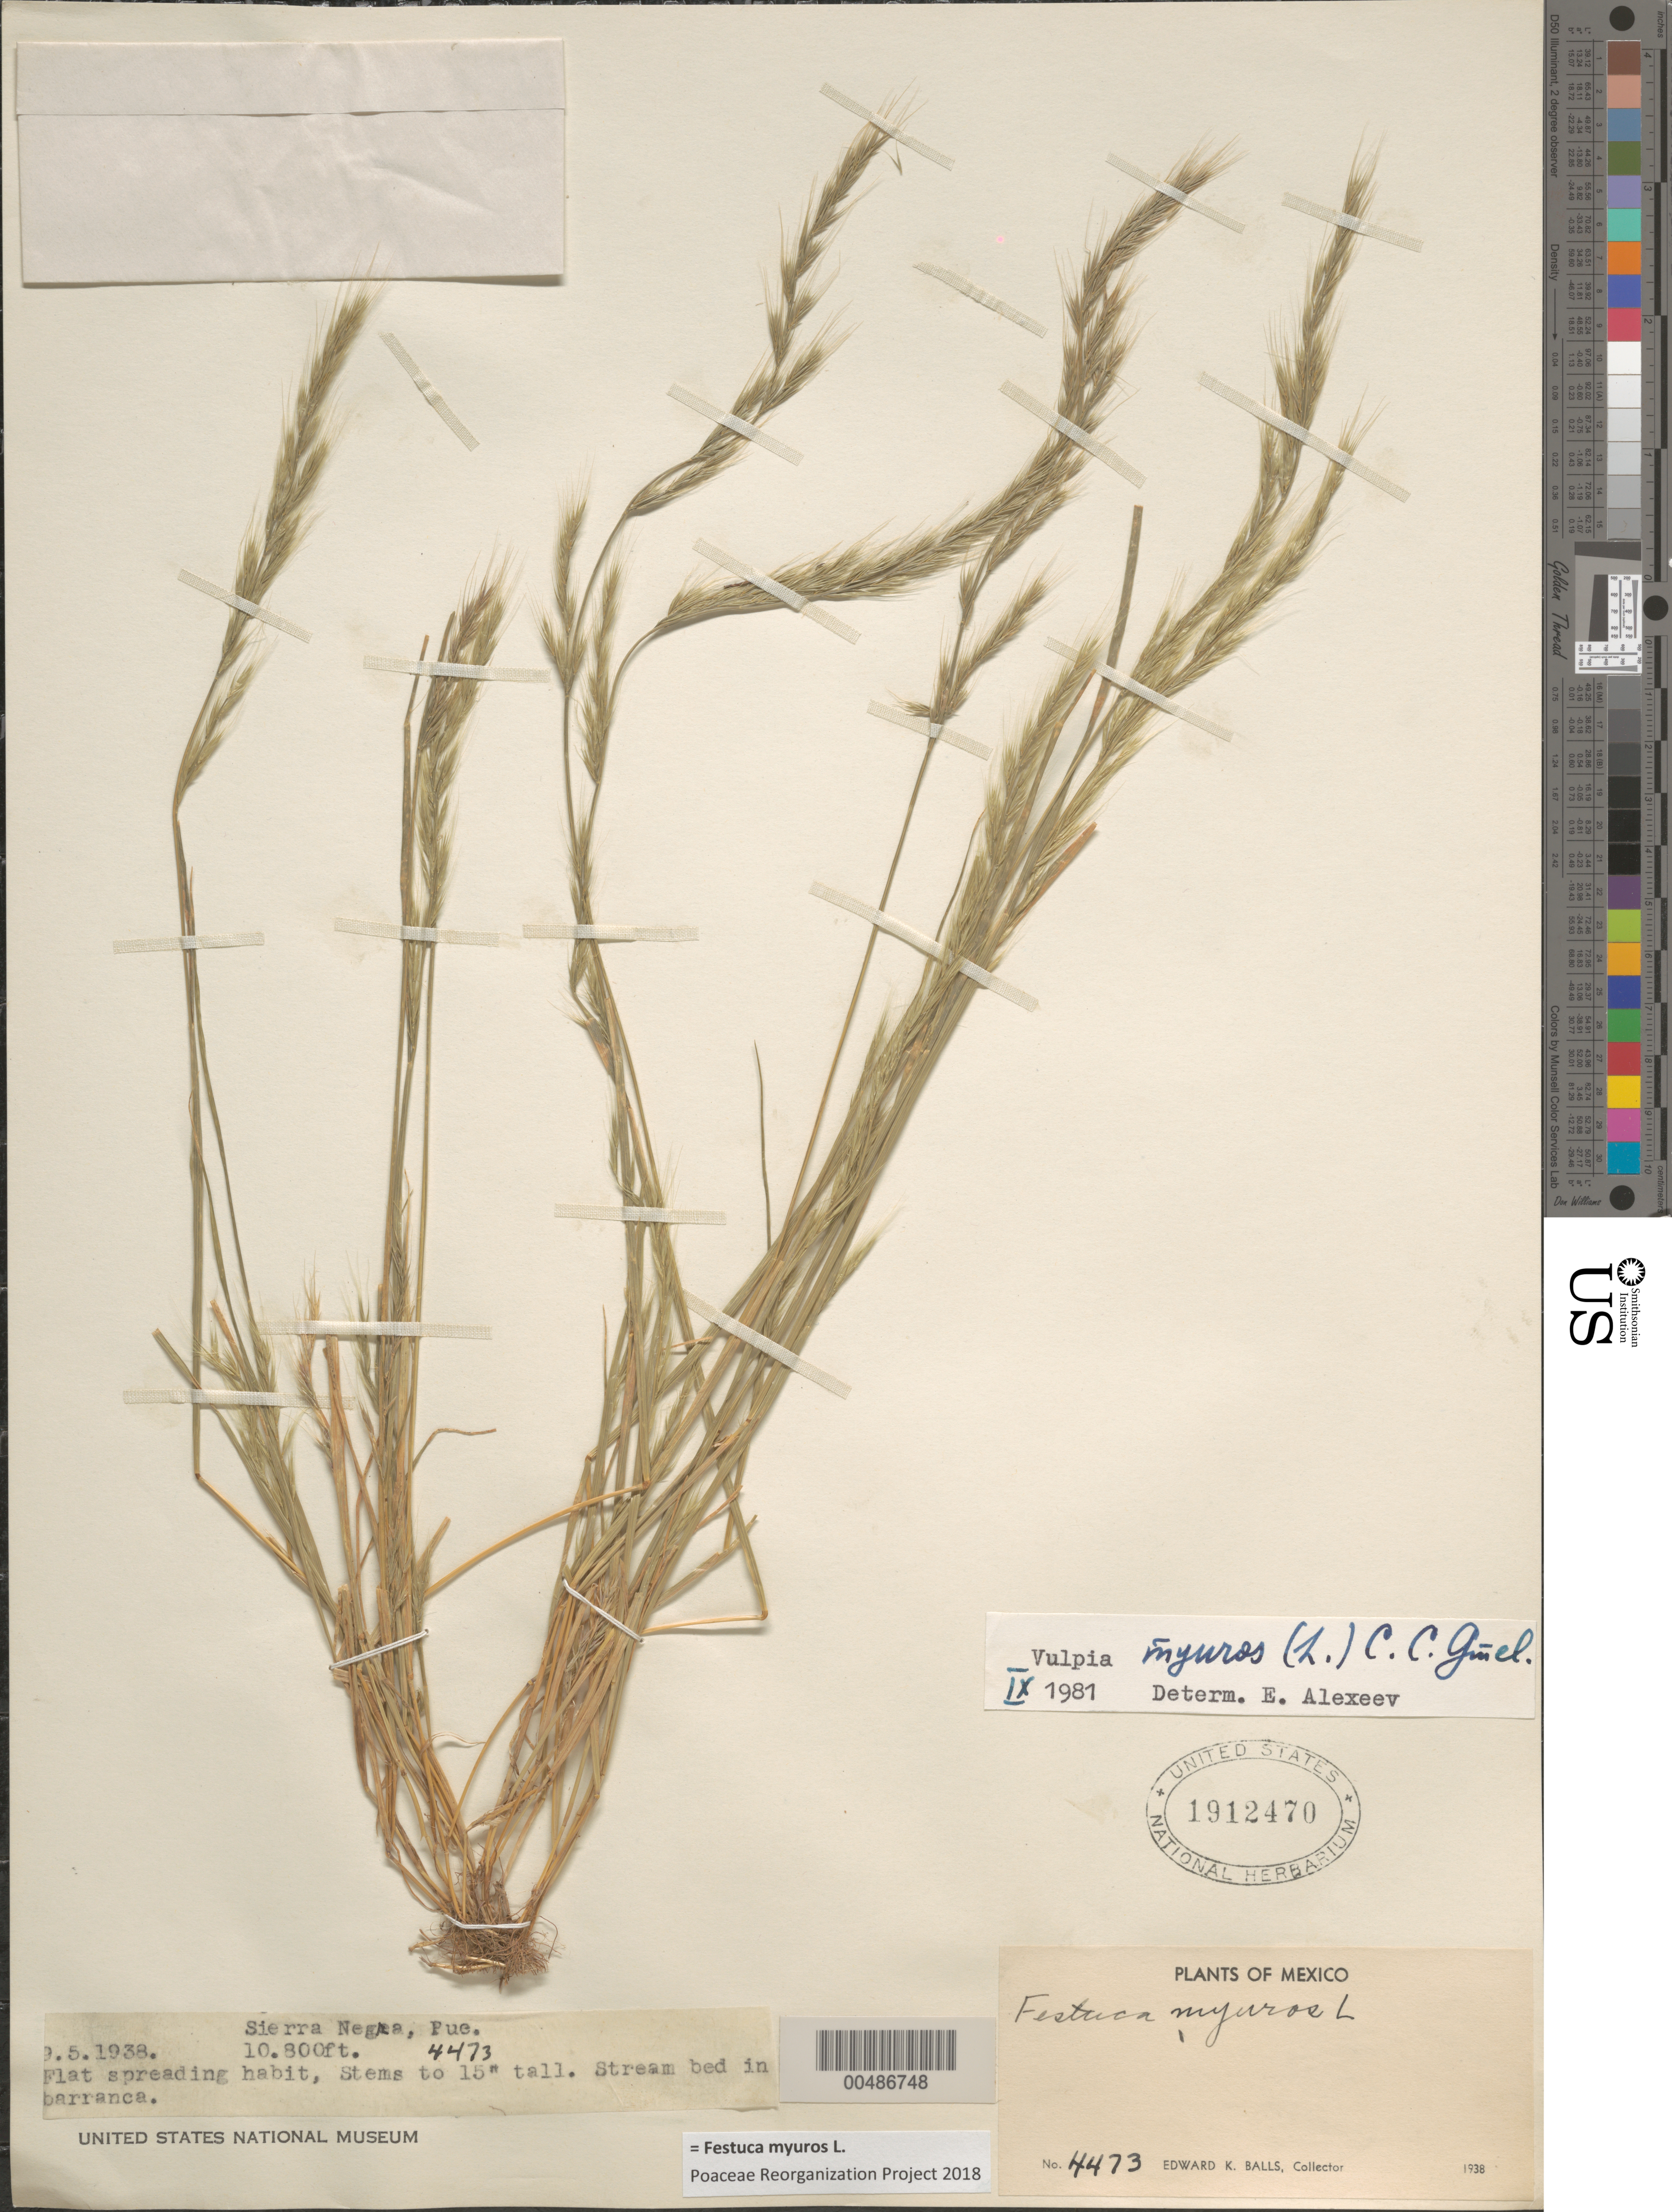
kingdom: Plantae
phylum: Tracheophyta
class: Liliopsida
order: Poales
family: Poaceae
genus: Festuca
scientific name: Festuca myuros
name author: L.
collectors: E. K. Balls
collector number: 4473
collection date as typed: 9 May 1938 or 5 Sep 1938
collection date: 1938-05-09 or 1938-09-05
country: Mexico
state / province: Puebla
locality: Sierra Negra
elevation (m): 3292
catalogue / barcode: US 1912470